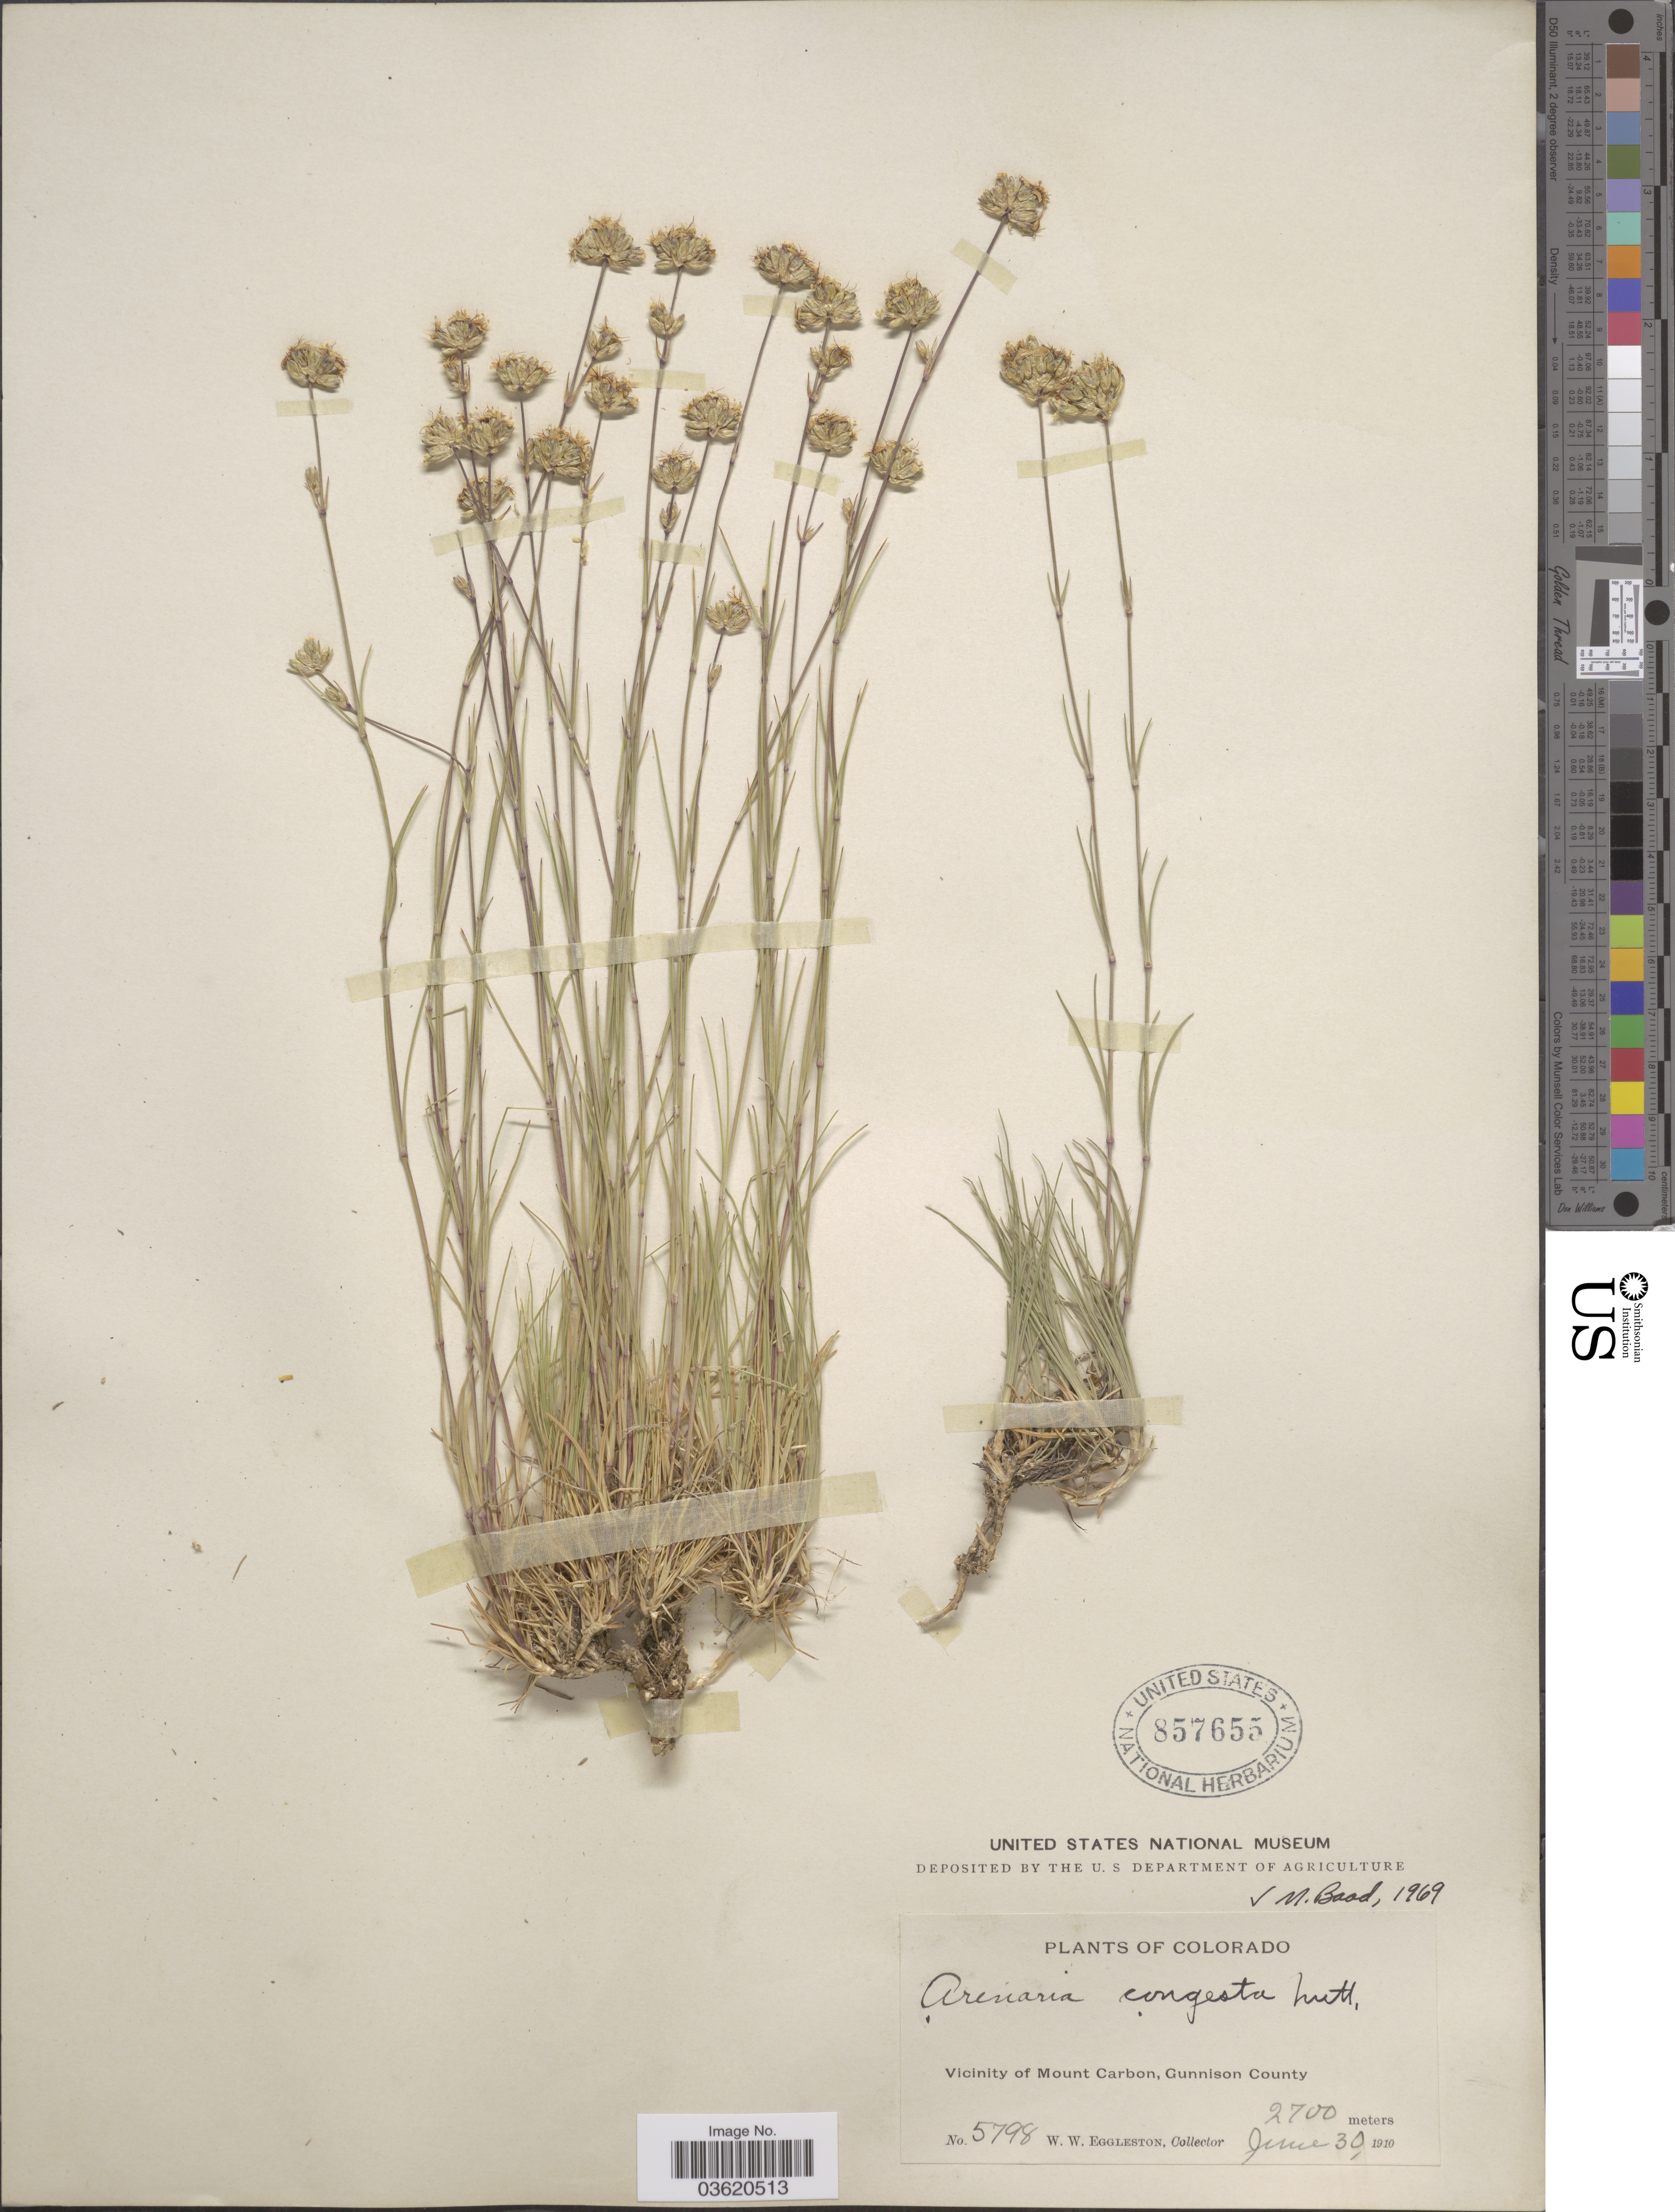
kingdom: Plantae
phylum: Tracheophyta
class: Magnoliopsida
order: Caryophyllales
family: Caryophyllaceae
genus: Eremogone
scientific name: Eremogone congesta var. congesta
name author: (Nutt.) Ikonn.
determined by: Strong, Mark T., (BOT), Smithsonian Institution - National Museum of Natural History (UNITED STATES)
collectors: W. W. Eggleston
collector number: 5798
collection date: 1910-06-30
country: United States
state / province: Colorado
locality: Vicinity of Mount Carbon, Gunnison County.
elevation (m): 2700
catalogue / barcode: US 857655